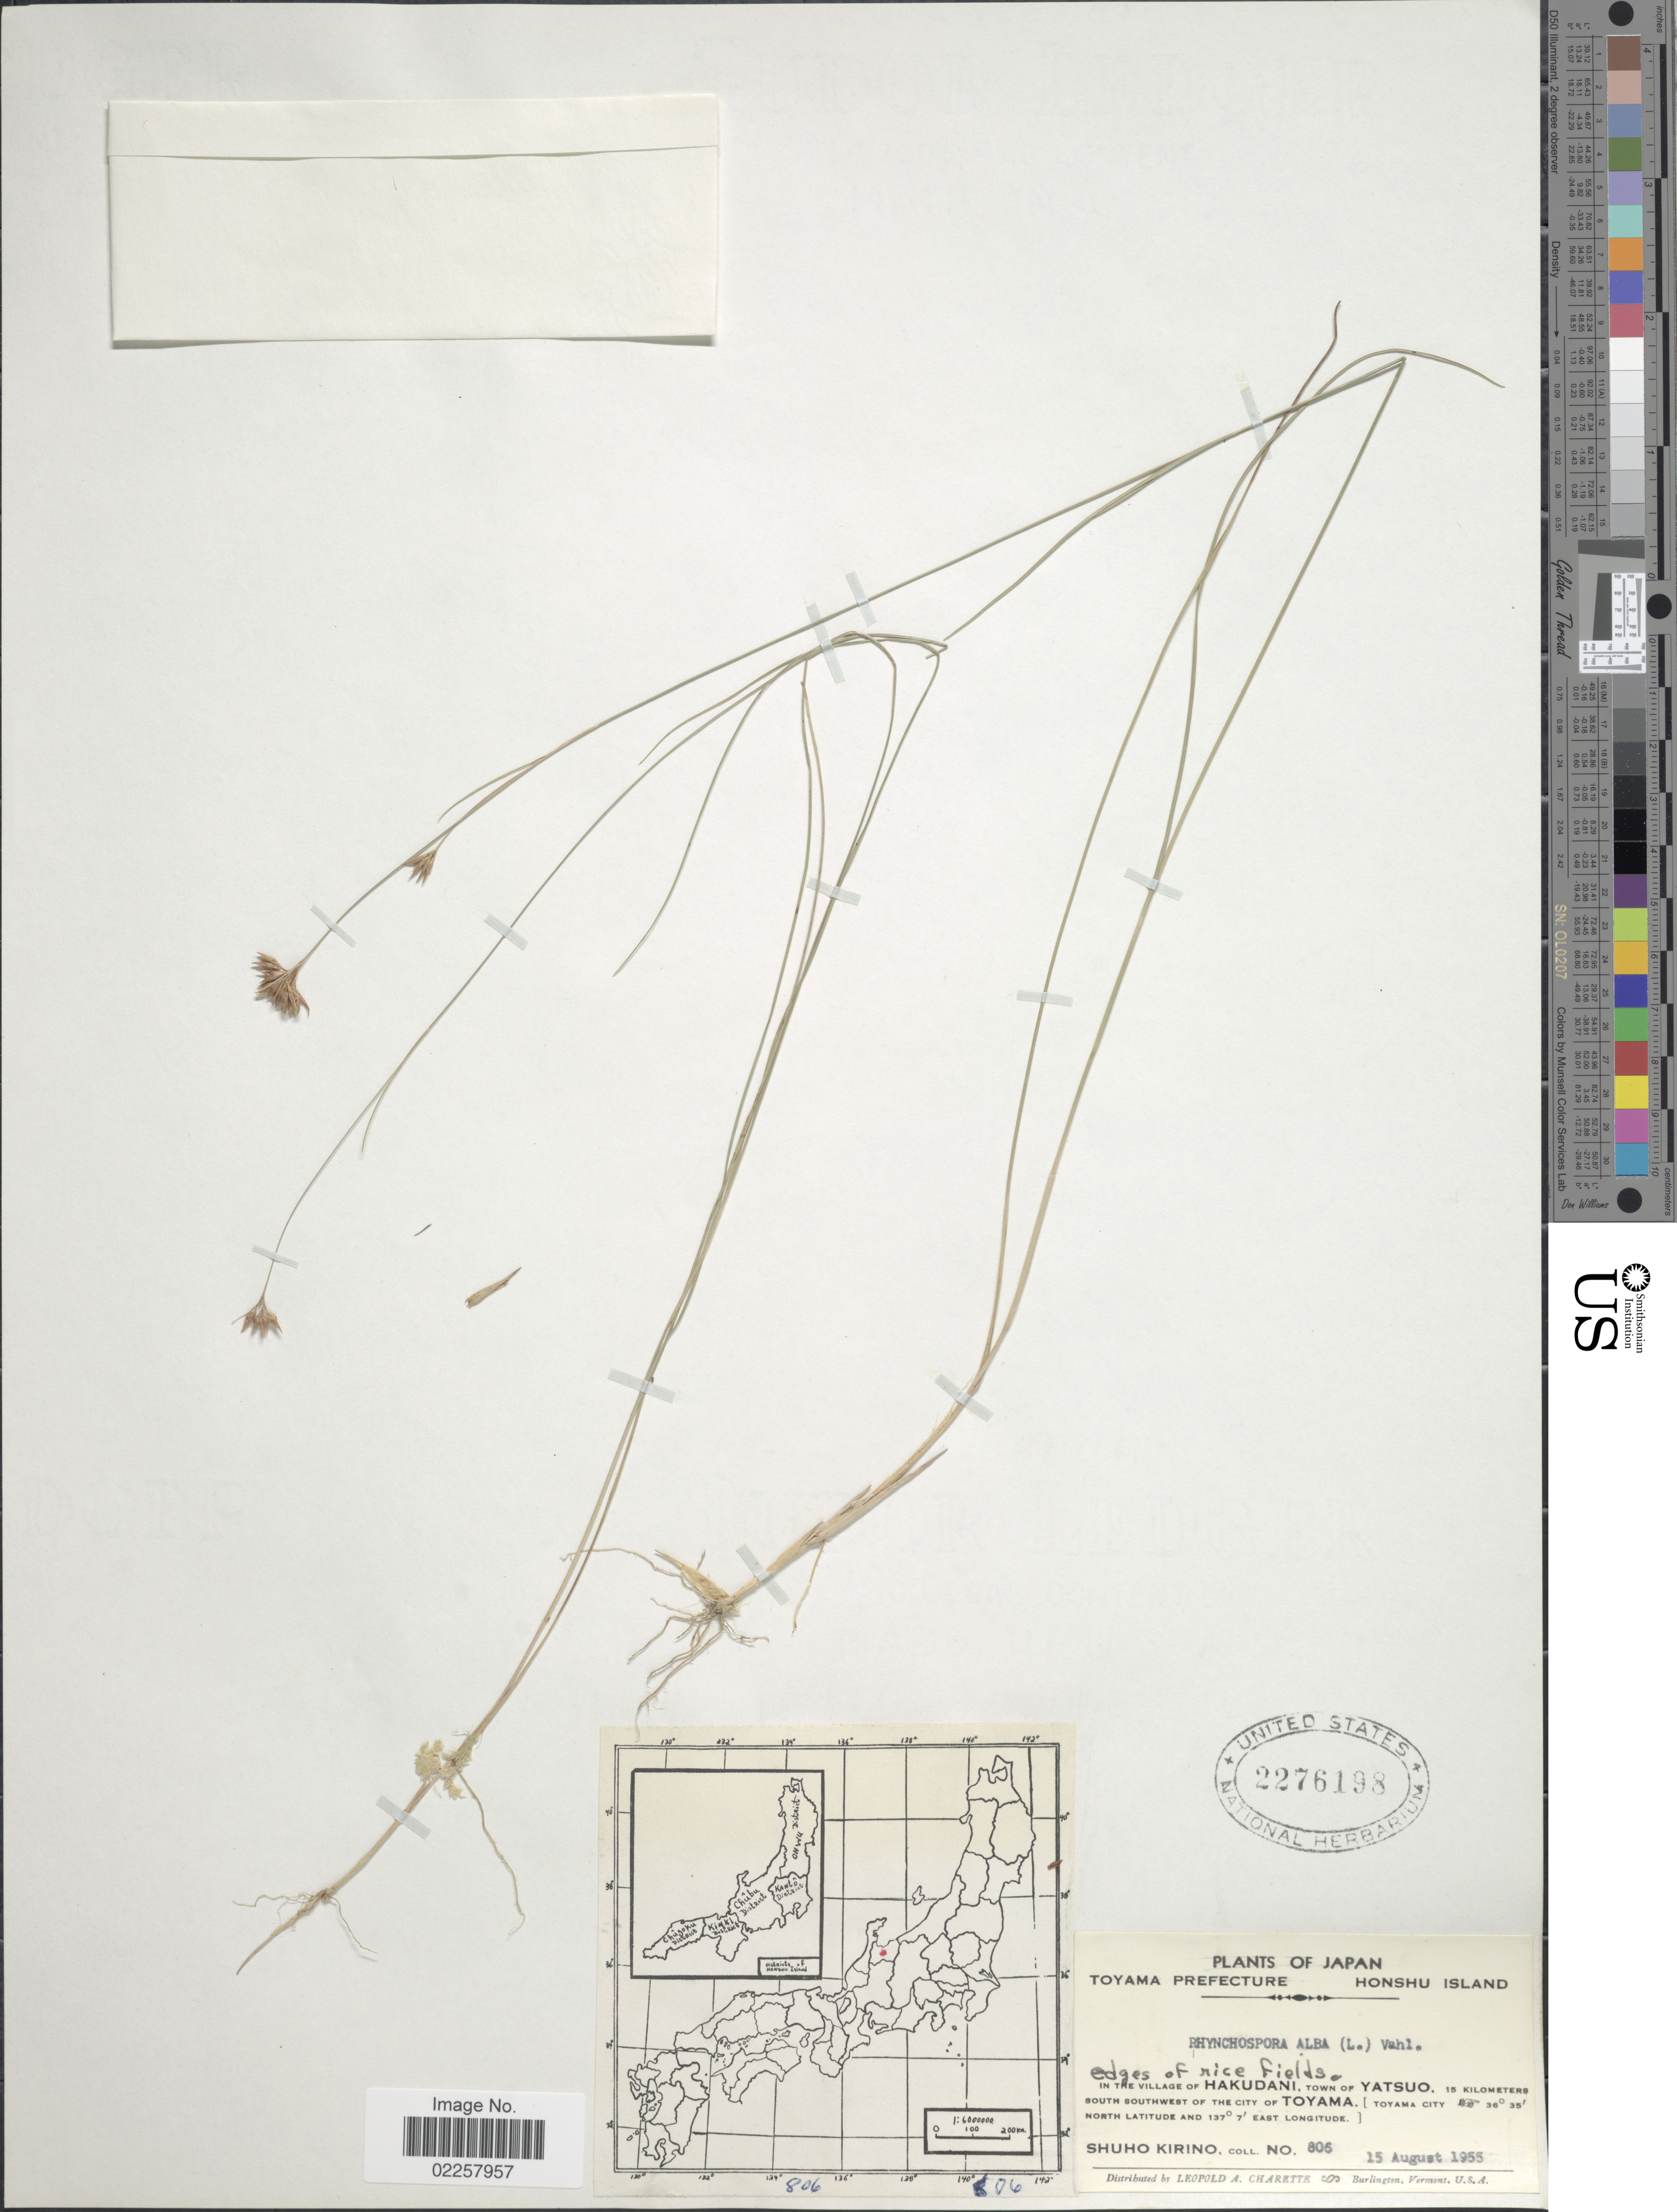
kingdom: Plantae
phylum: Tracheophyta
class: Liliopsida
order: Poales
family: Cyperaceae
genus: Rhynchospora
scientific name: Rhynchospora alba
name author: (L.) Vahl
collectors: S. Kirino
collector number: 805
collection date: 1955-08-15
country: Japan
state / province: Toyama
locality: In the village of Hakudani, town of Yatsuo, 15 kilometers south southwest of the city of Toyama, Toyama Prefecture, Honshu Island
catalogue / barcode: US 2276198